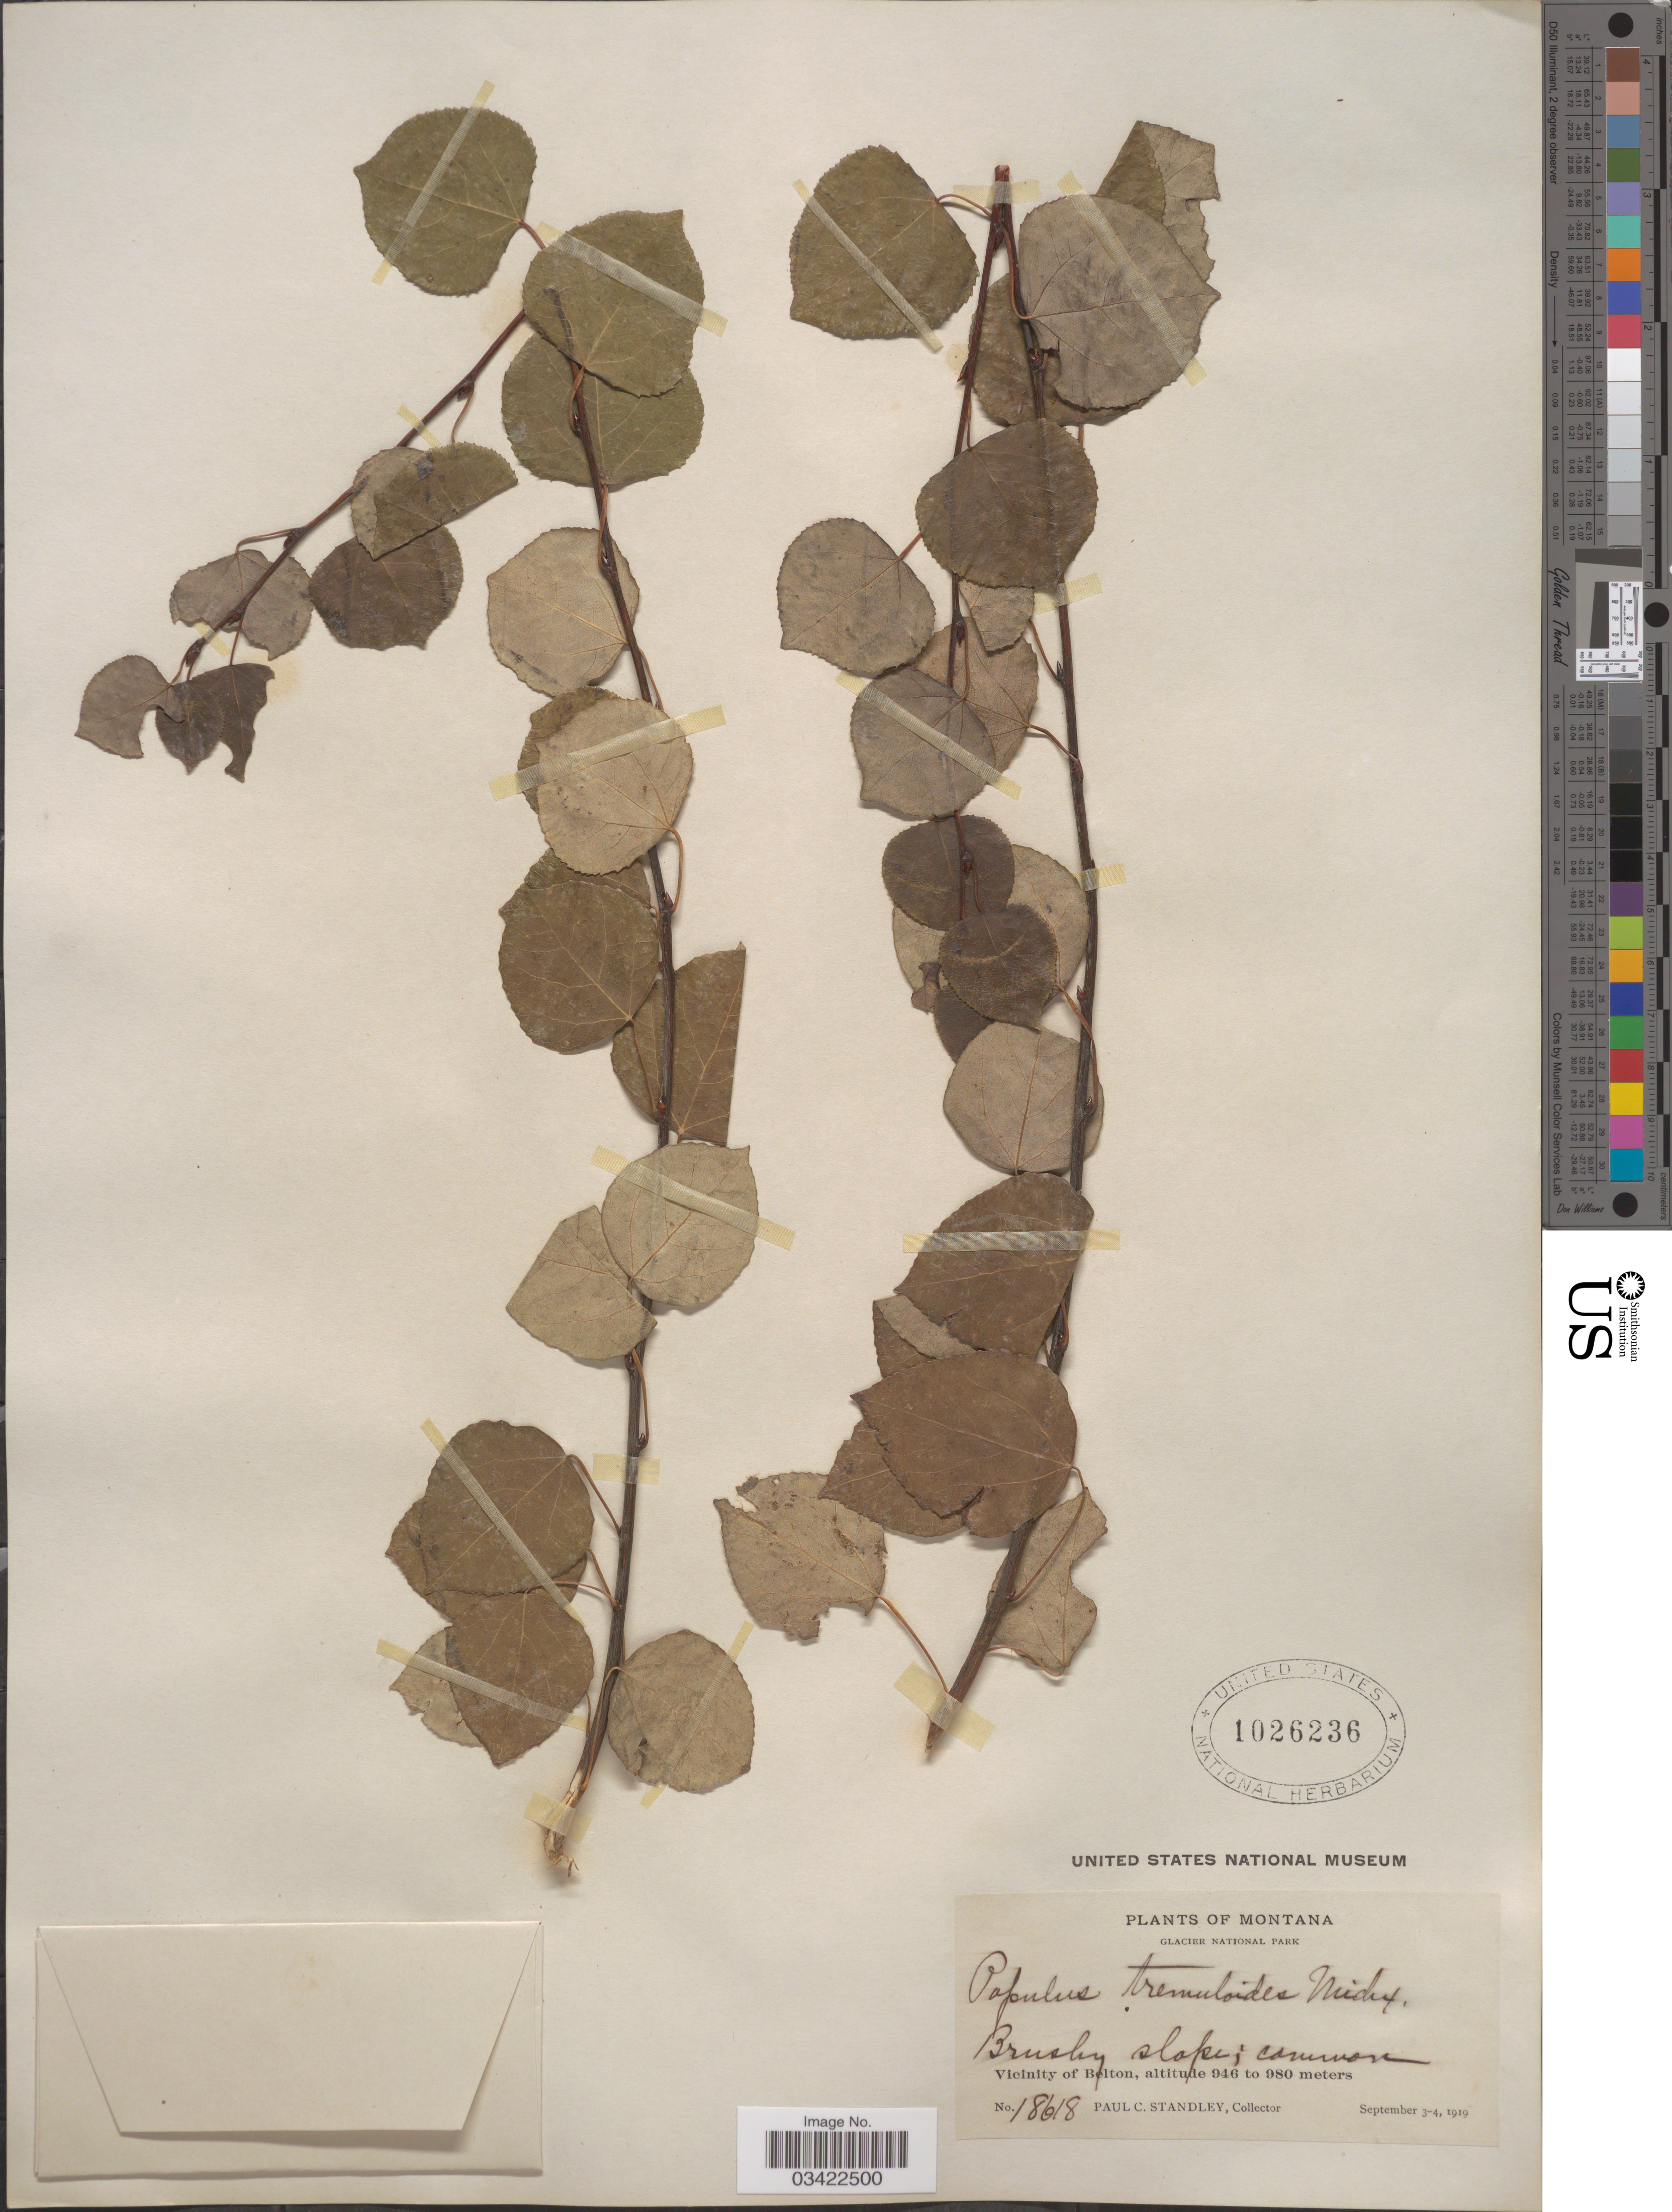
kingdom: Plantae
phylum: Tracheophyta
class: Magnoliopsida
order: Malpighiales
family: Salicaceae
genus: Populus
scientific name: Populus tremuloides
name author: Michx.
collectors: P. C. Standley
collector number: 18618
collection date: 1919-09-03/1919-09-04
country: United States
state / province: Montana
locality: Glacier National Park. Vicinity of Belton.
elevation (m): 946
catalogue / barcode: US 1026236